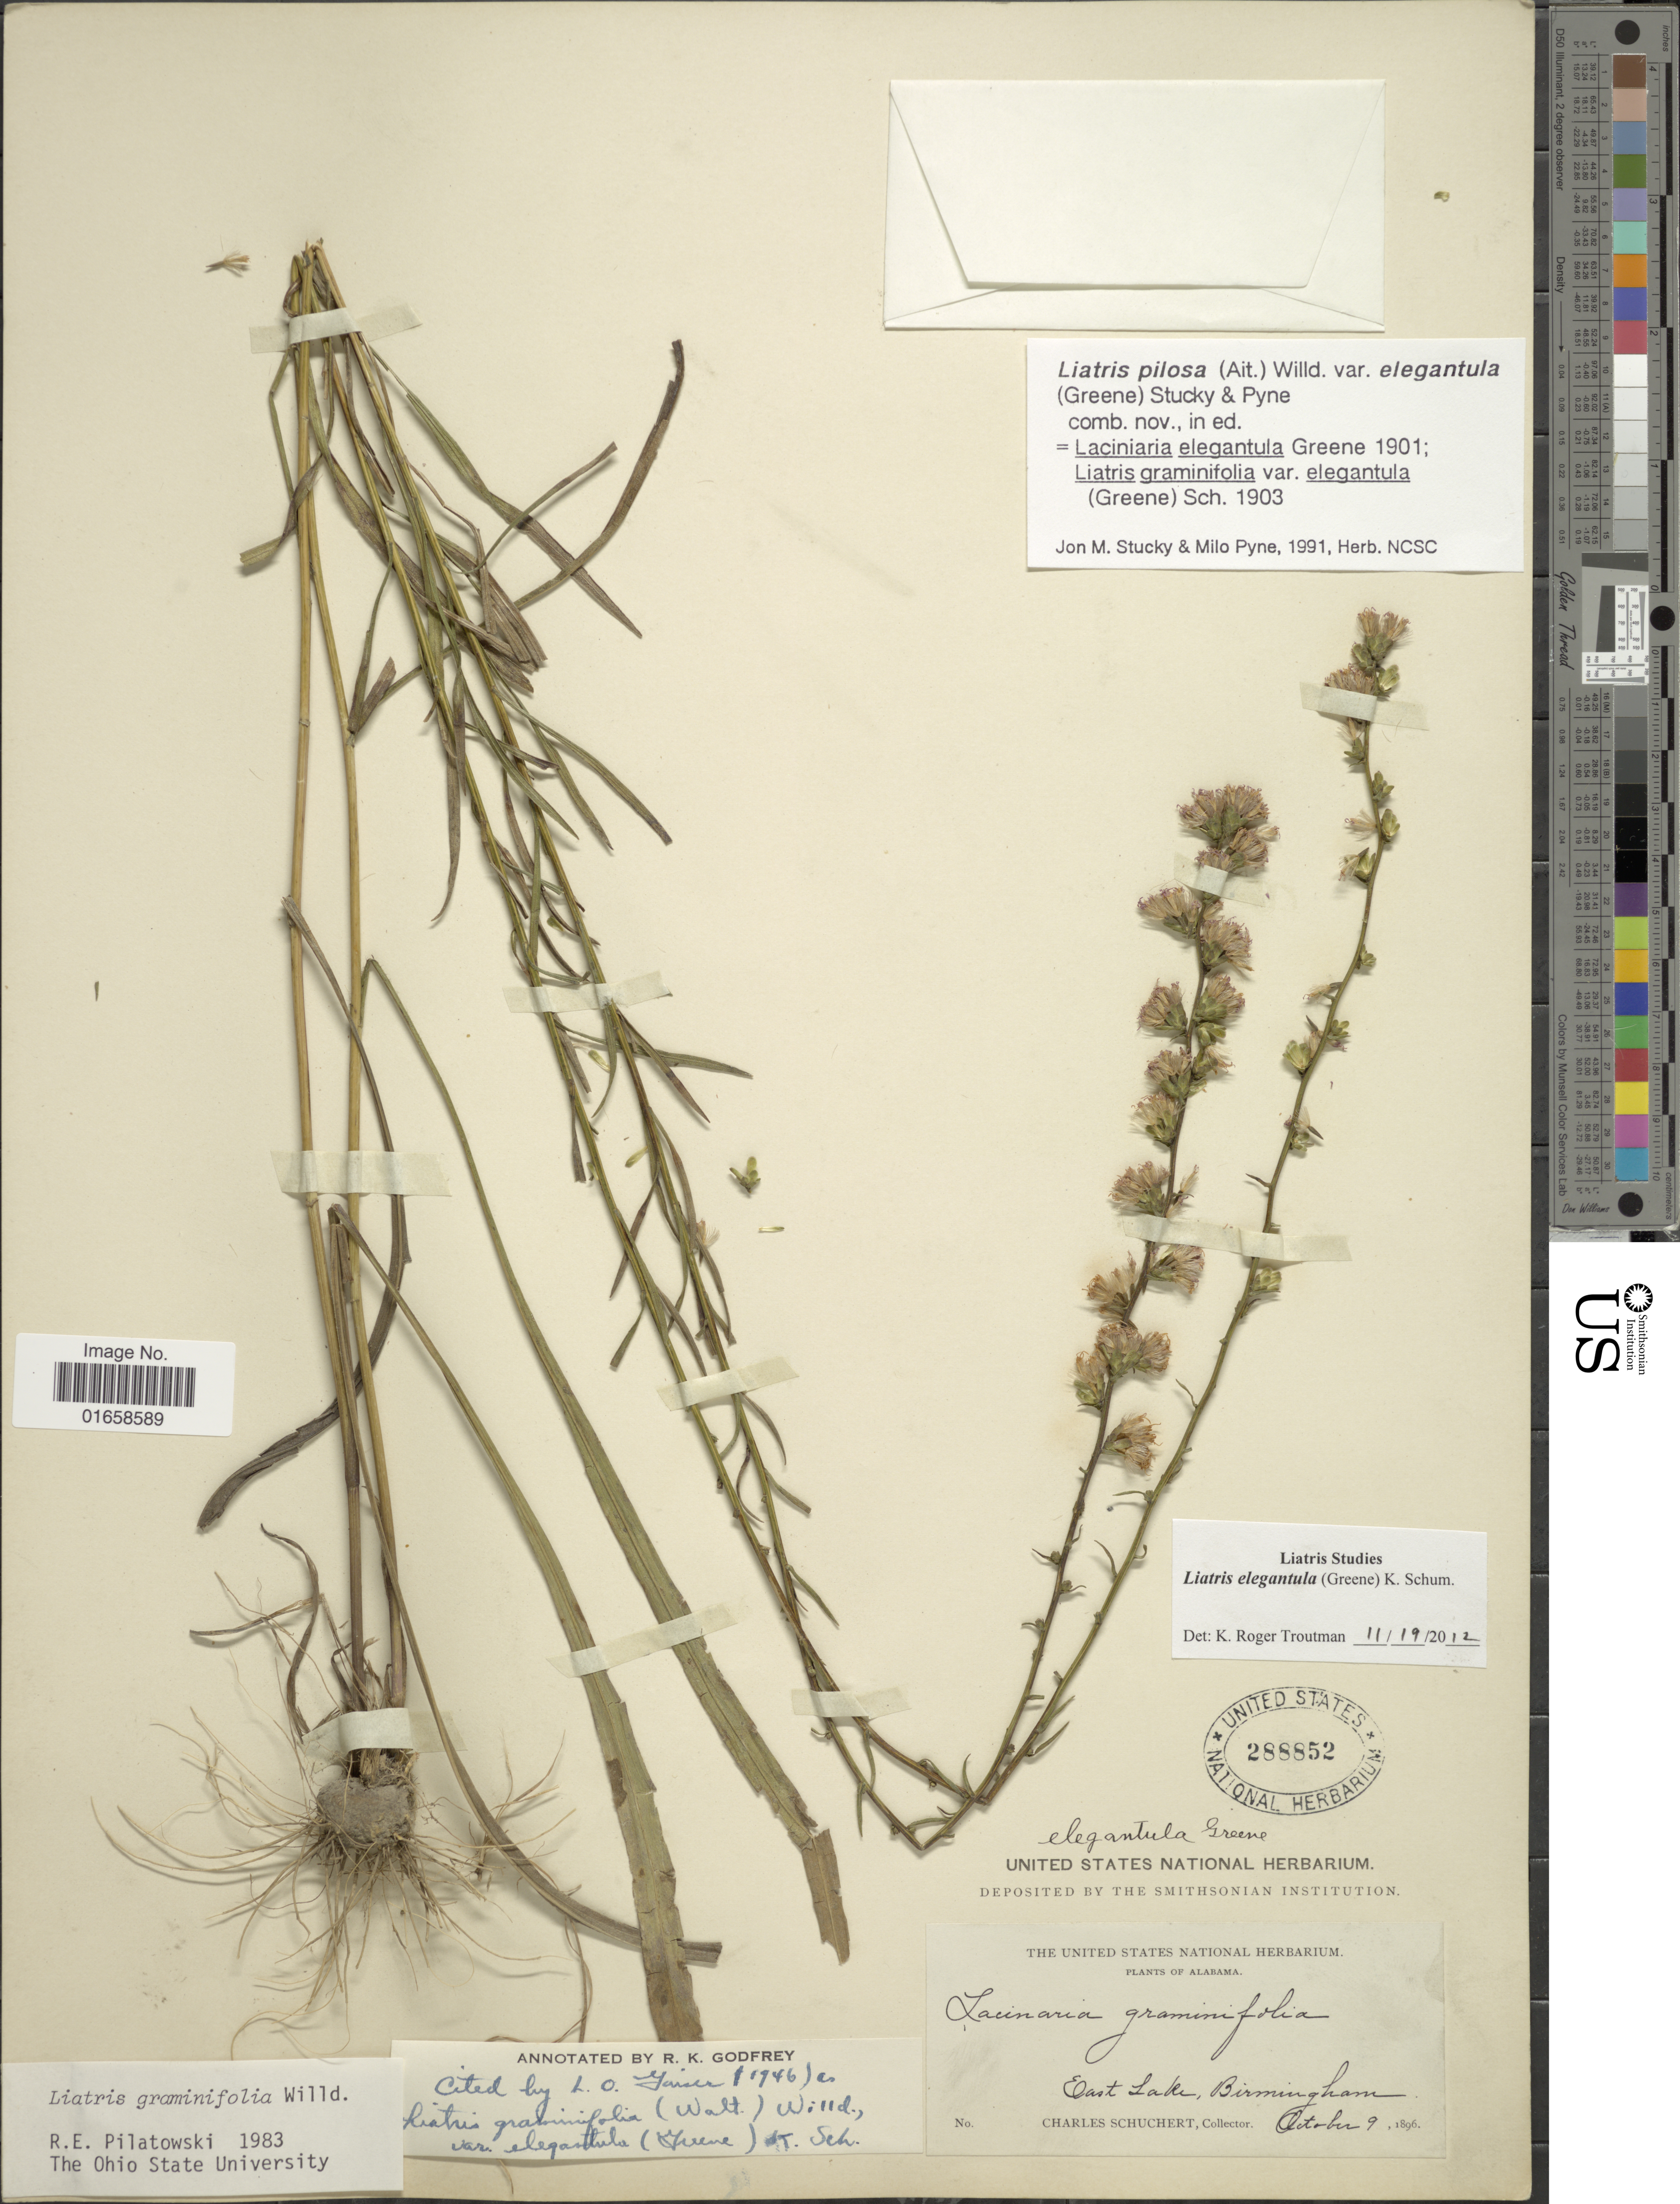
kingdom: Plantae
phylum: Tracheophyta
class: Magnoliopsida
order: Asterales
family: Asteraceae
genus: Liatris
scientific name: Liatris elegantula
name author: (Greene) K. Schum.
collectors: C. Schuchert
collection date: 1896-10-09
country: United States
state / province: Alabama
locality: East Lake, Birmingham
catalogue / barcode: US 288852